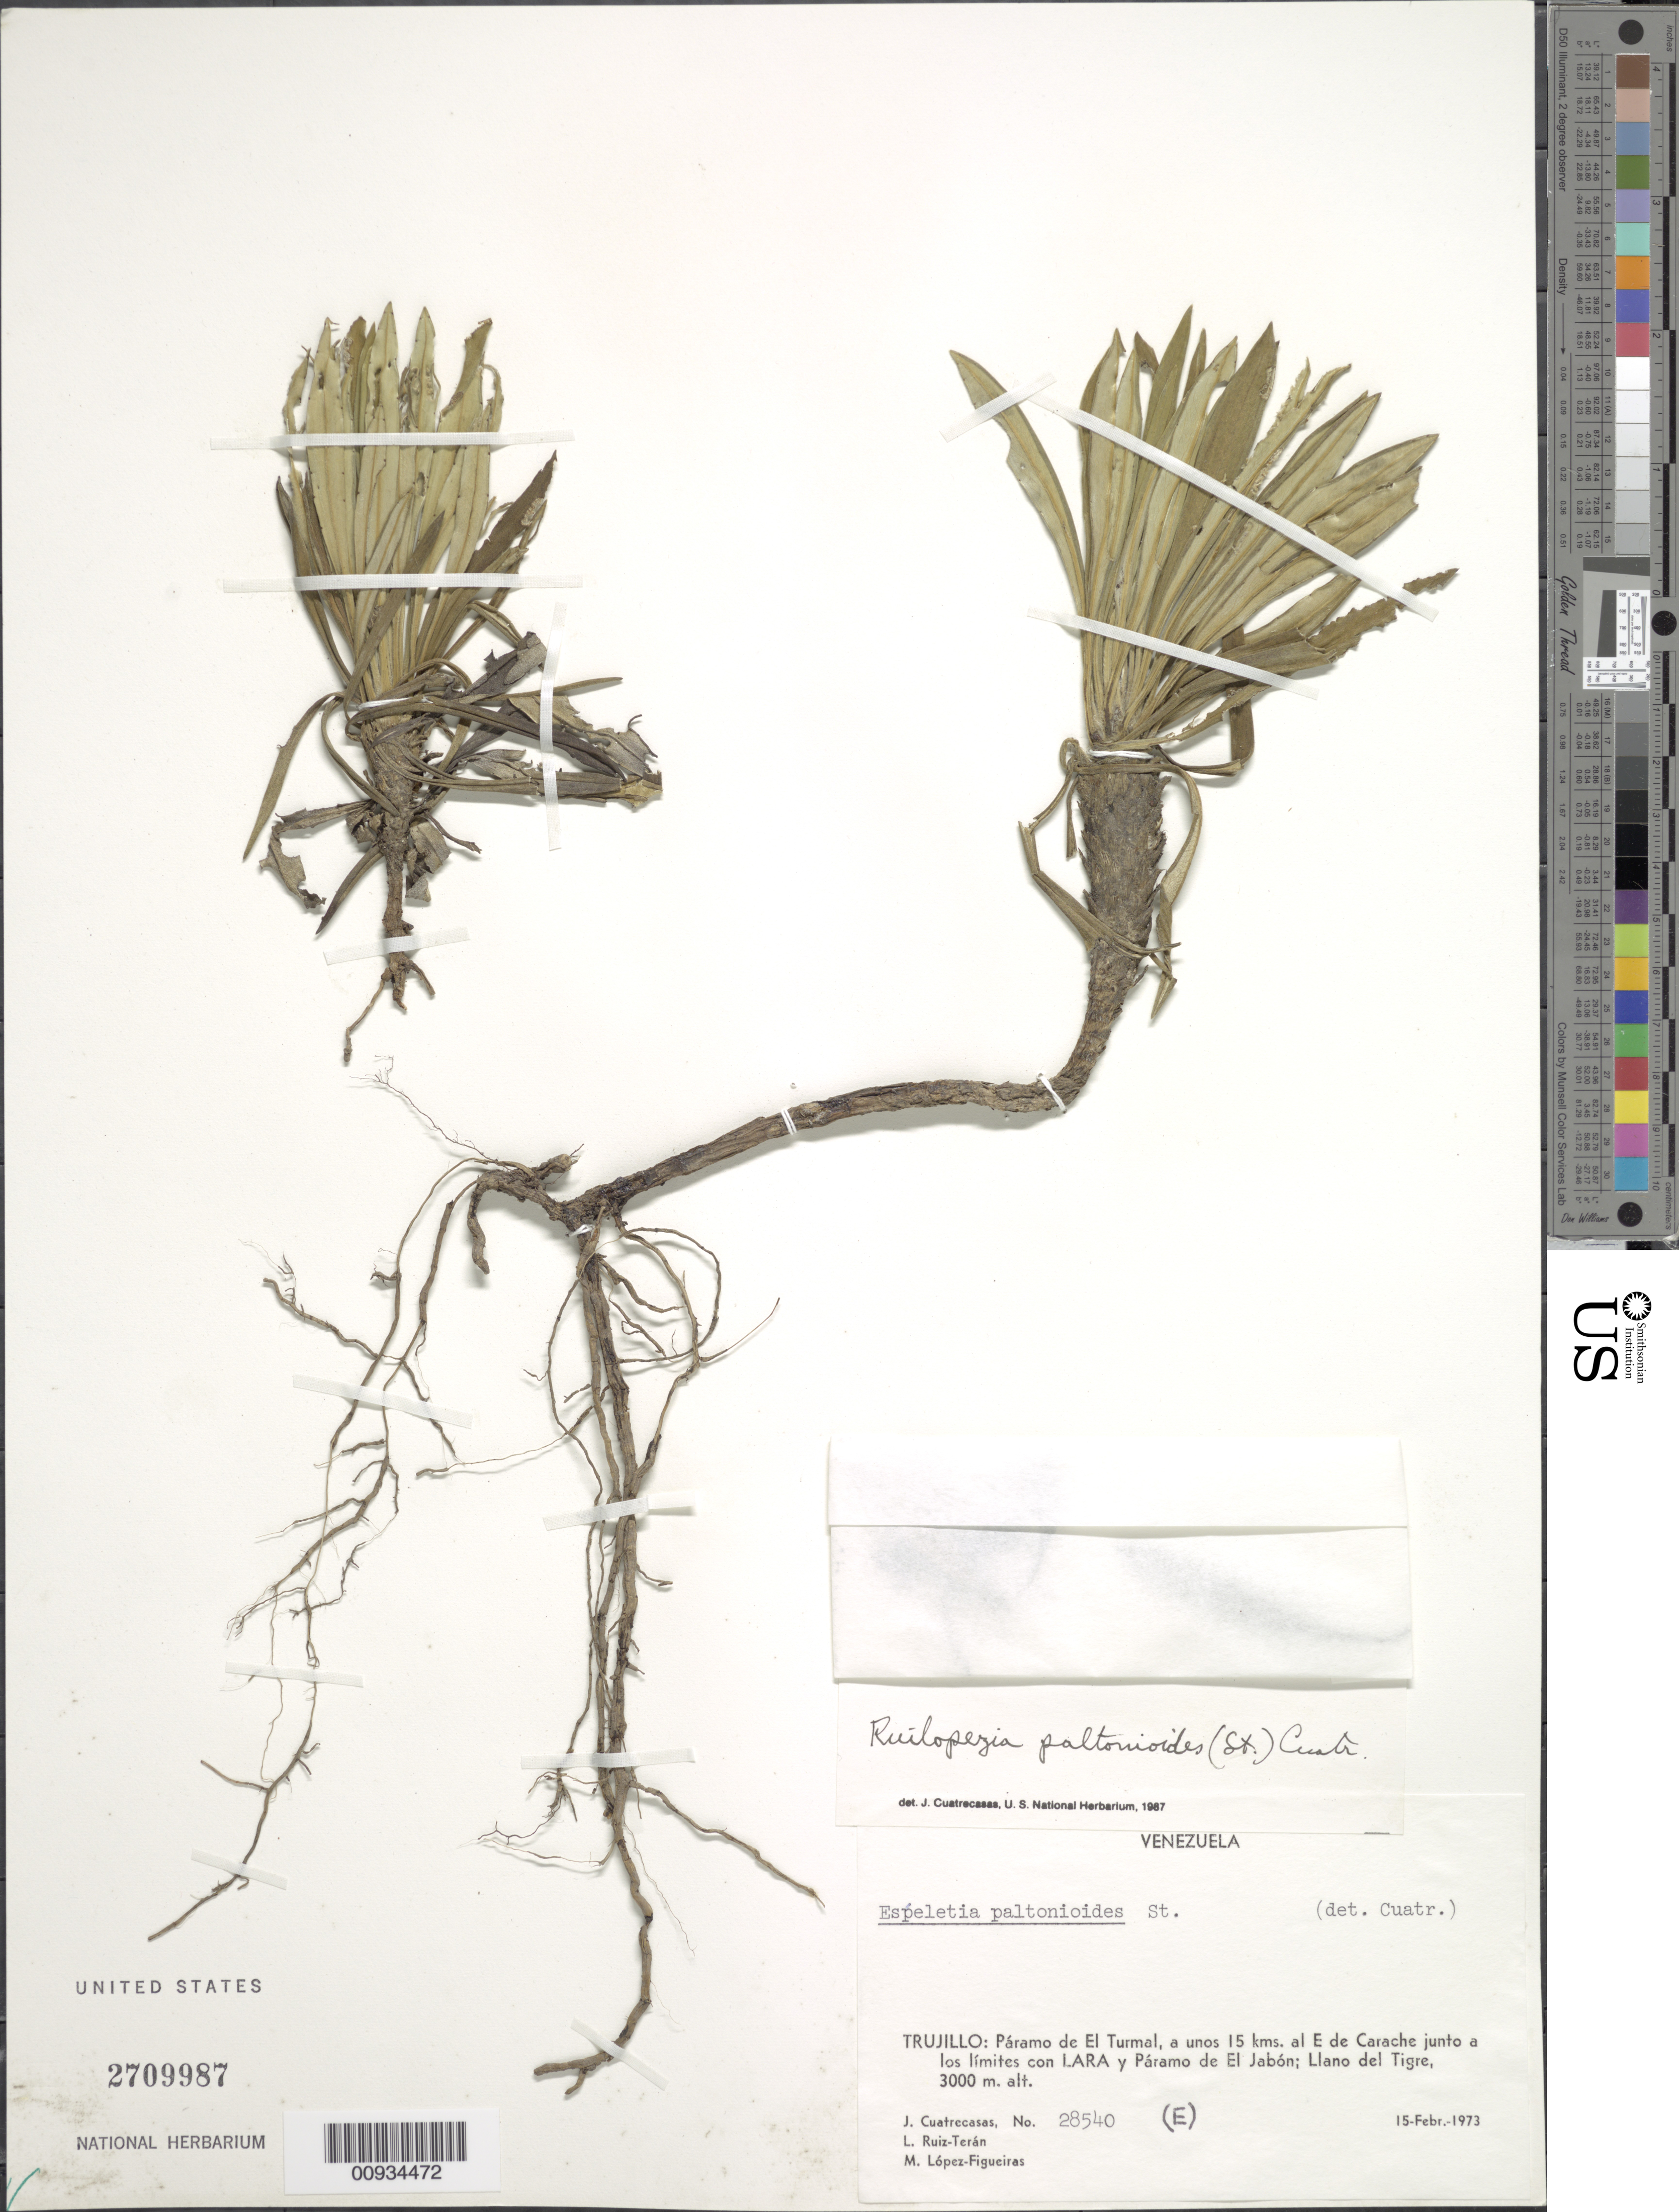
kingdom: Plantae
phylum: Tracheophyta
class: Magnoliopsida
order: Asterales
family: Asteraceae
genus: Ruilopezia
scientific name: Ruilopezia paltonioides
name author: (Standl.) Cuatrec.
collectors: J. Cuatrecasas, L. E. Ruíz-Terán & M. López Figueiras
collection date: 1973-02-15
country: Venezuela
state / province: Trujillo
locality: Páramo de El Turmal. A unos 15 kms. al E de Carache junto a los límites con Lara y Páramo de El Jabón; Llano del Tigre.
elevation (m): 3000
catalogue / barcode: US 2709987